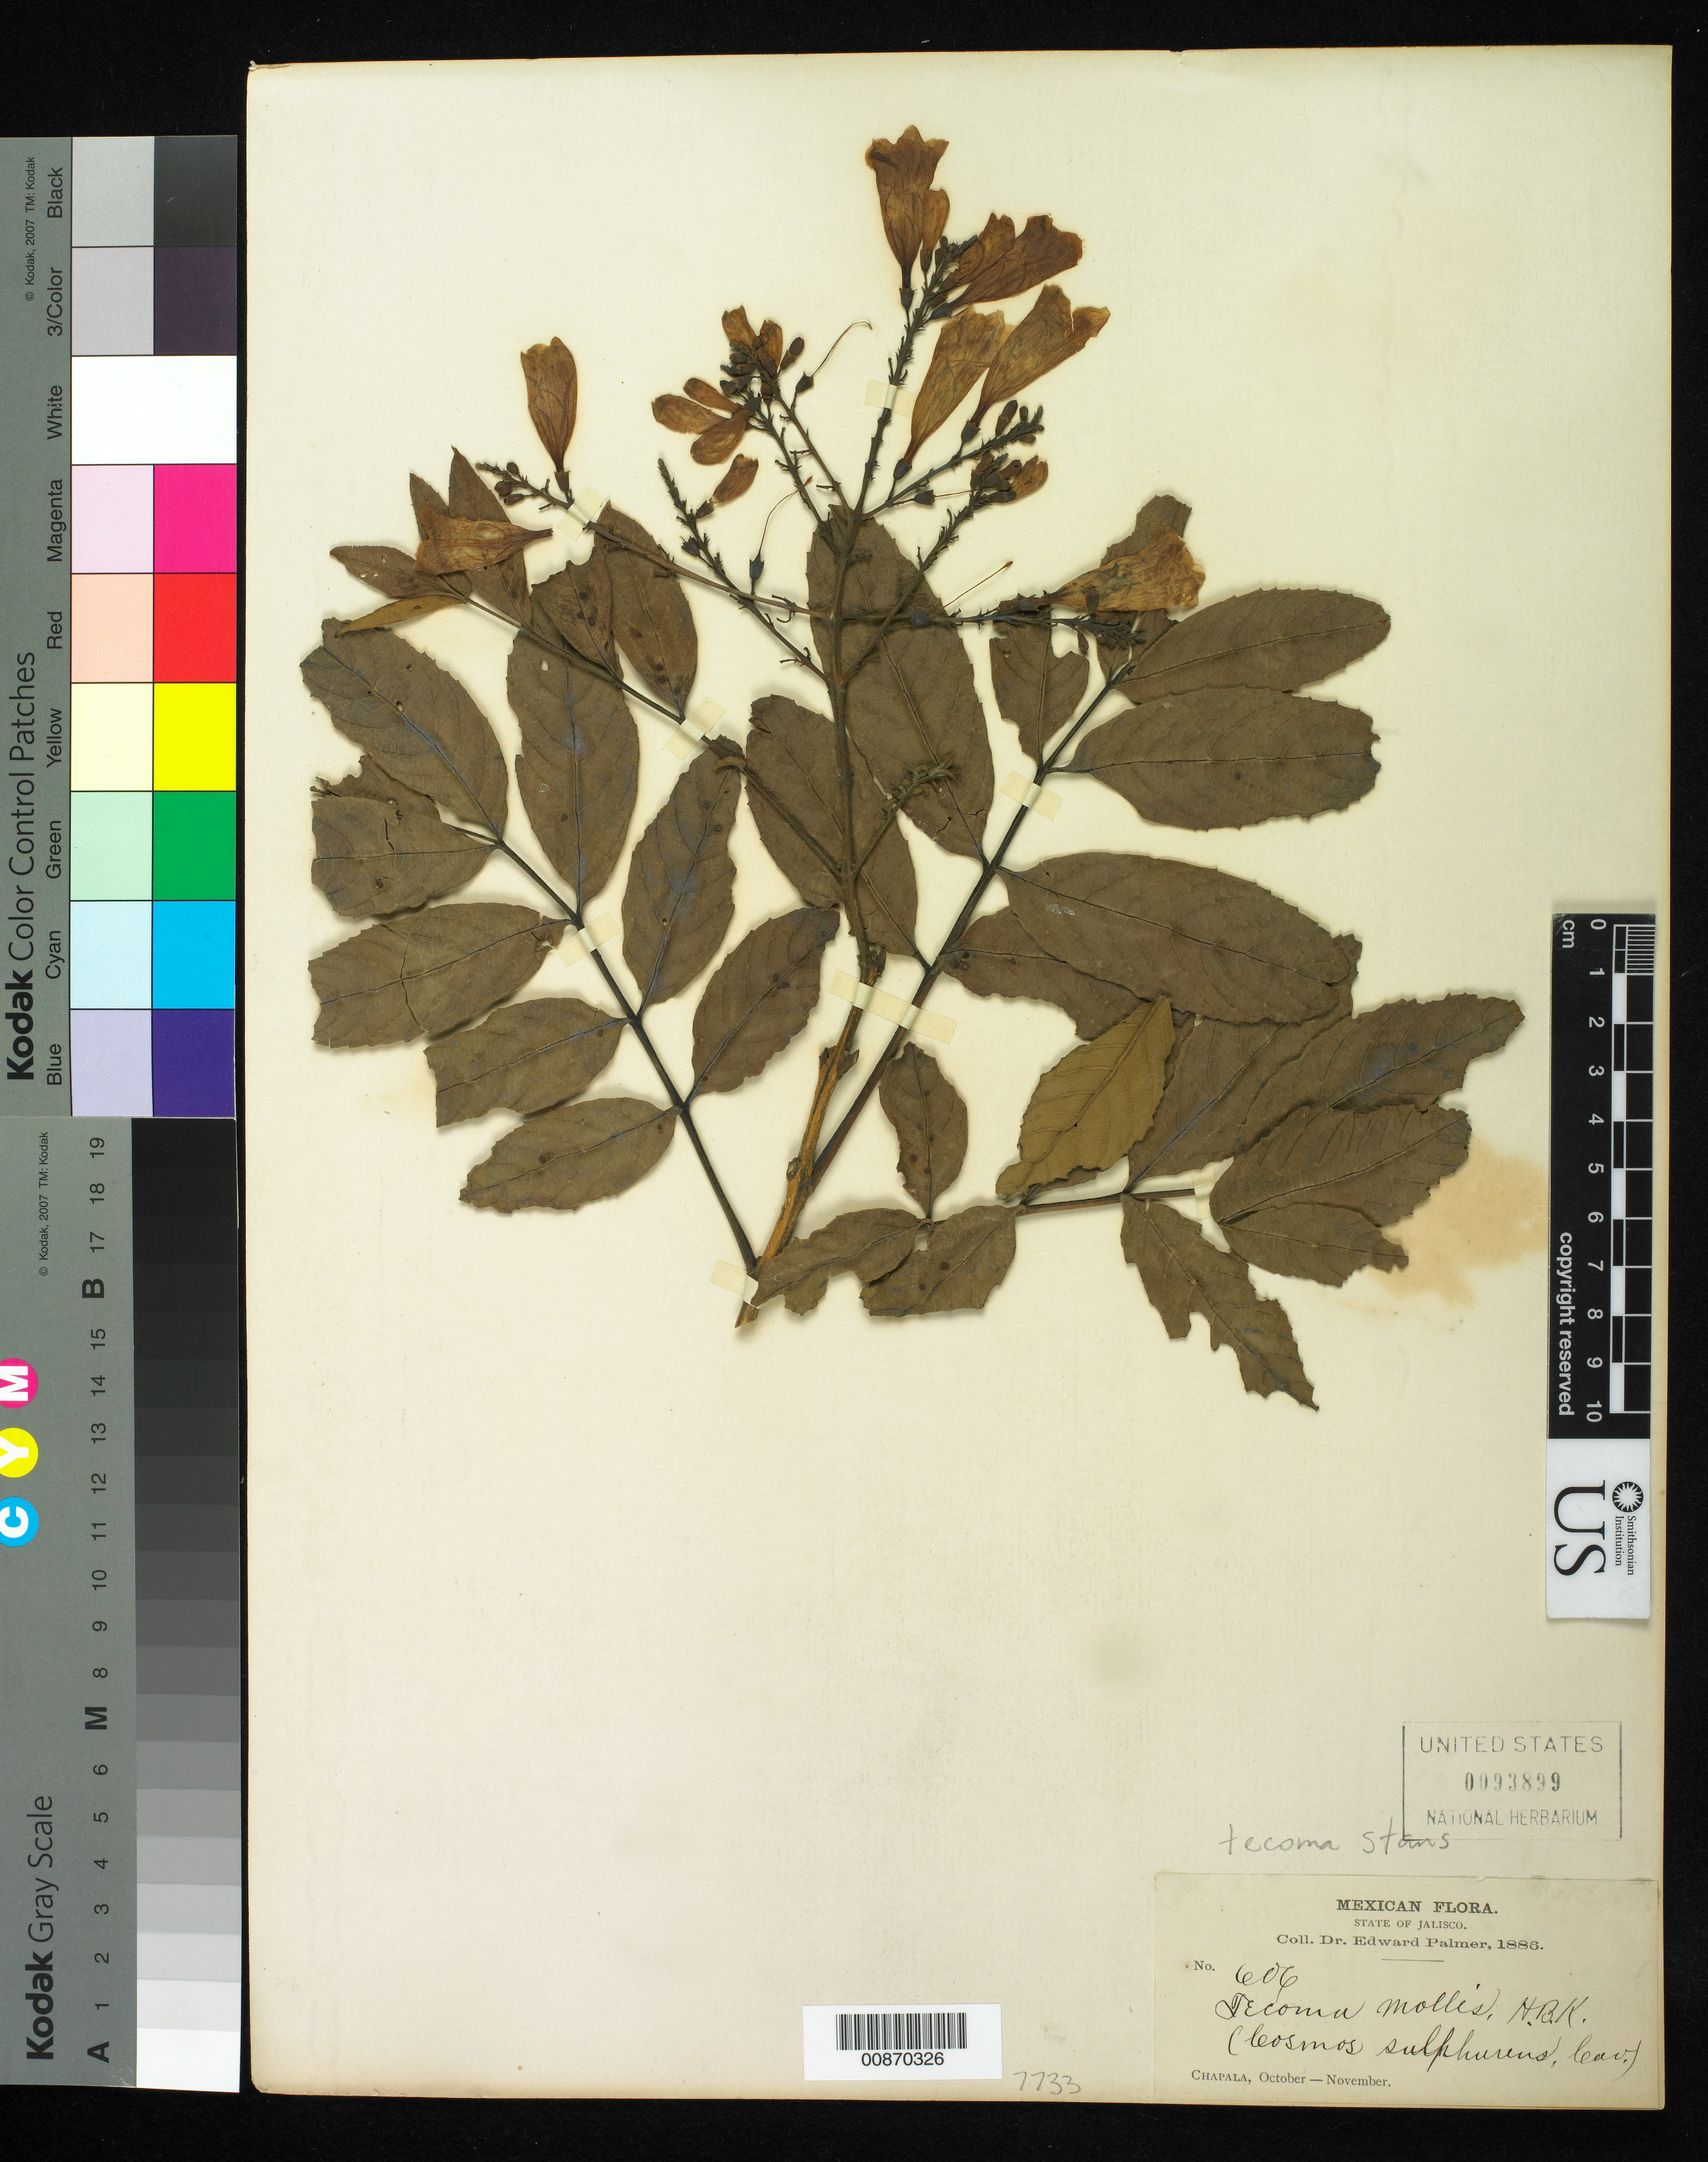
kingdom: Plantae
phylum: Tracheophyta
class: Magnoliopsida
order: Lamiales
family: Bignoniaceae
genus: Tecoma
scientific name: Tecoma stans var. velutina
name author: DC.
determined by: Strong, M. T., (US), Smithsonian Institution - National Museum of Natural History (UNITED STATES)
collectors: E. Palmer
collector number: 606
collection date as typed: Oct 1886 to -- Nov 1886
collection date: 1886-10/1886-11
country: Mexico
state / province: Jalisco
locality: Chapala, Jalisco.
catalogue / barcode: US 93899